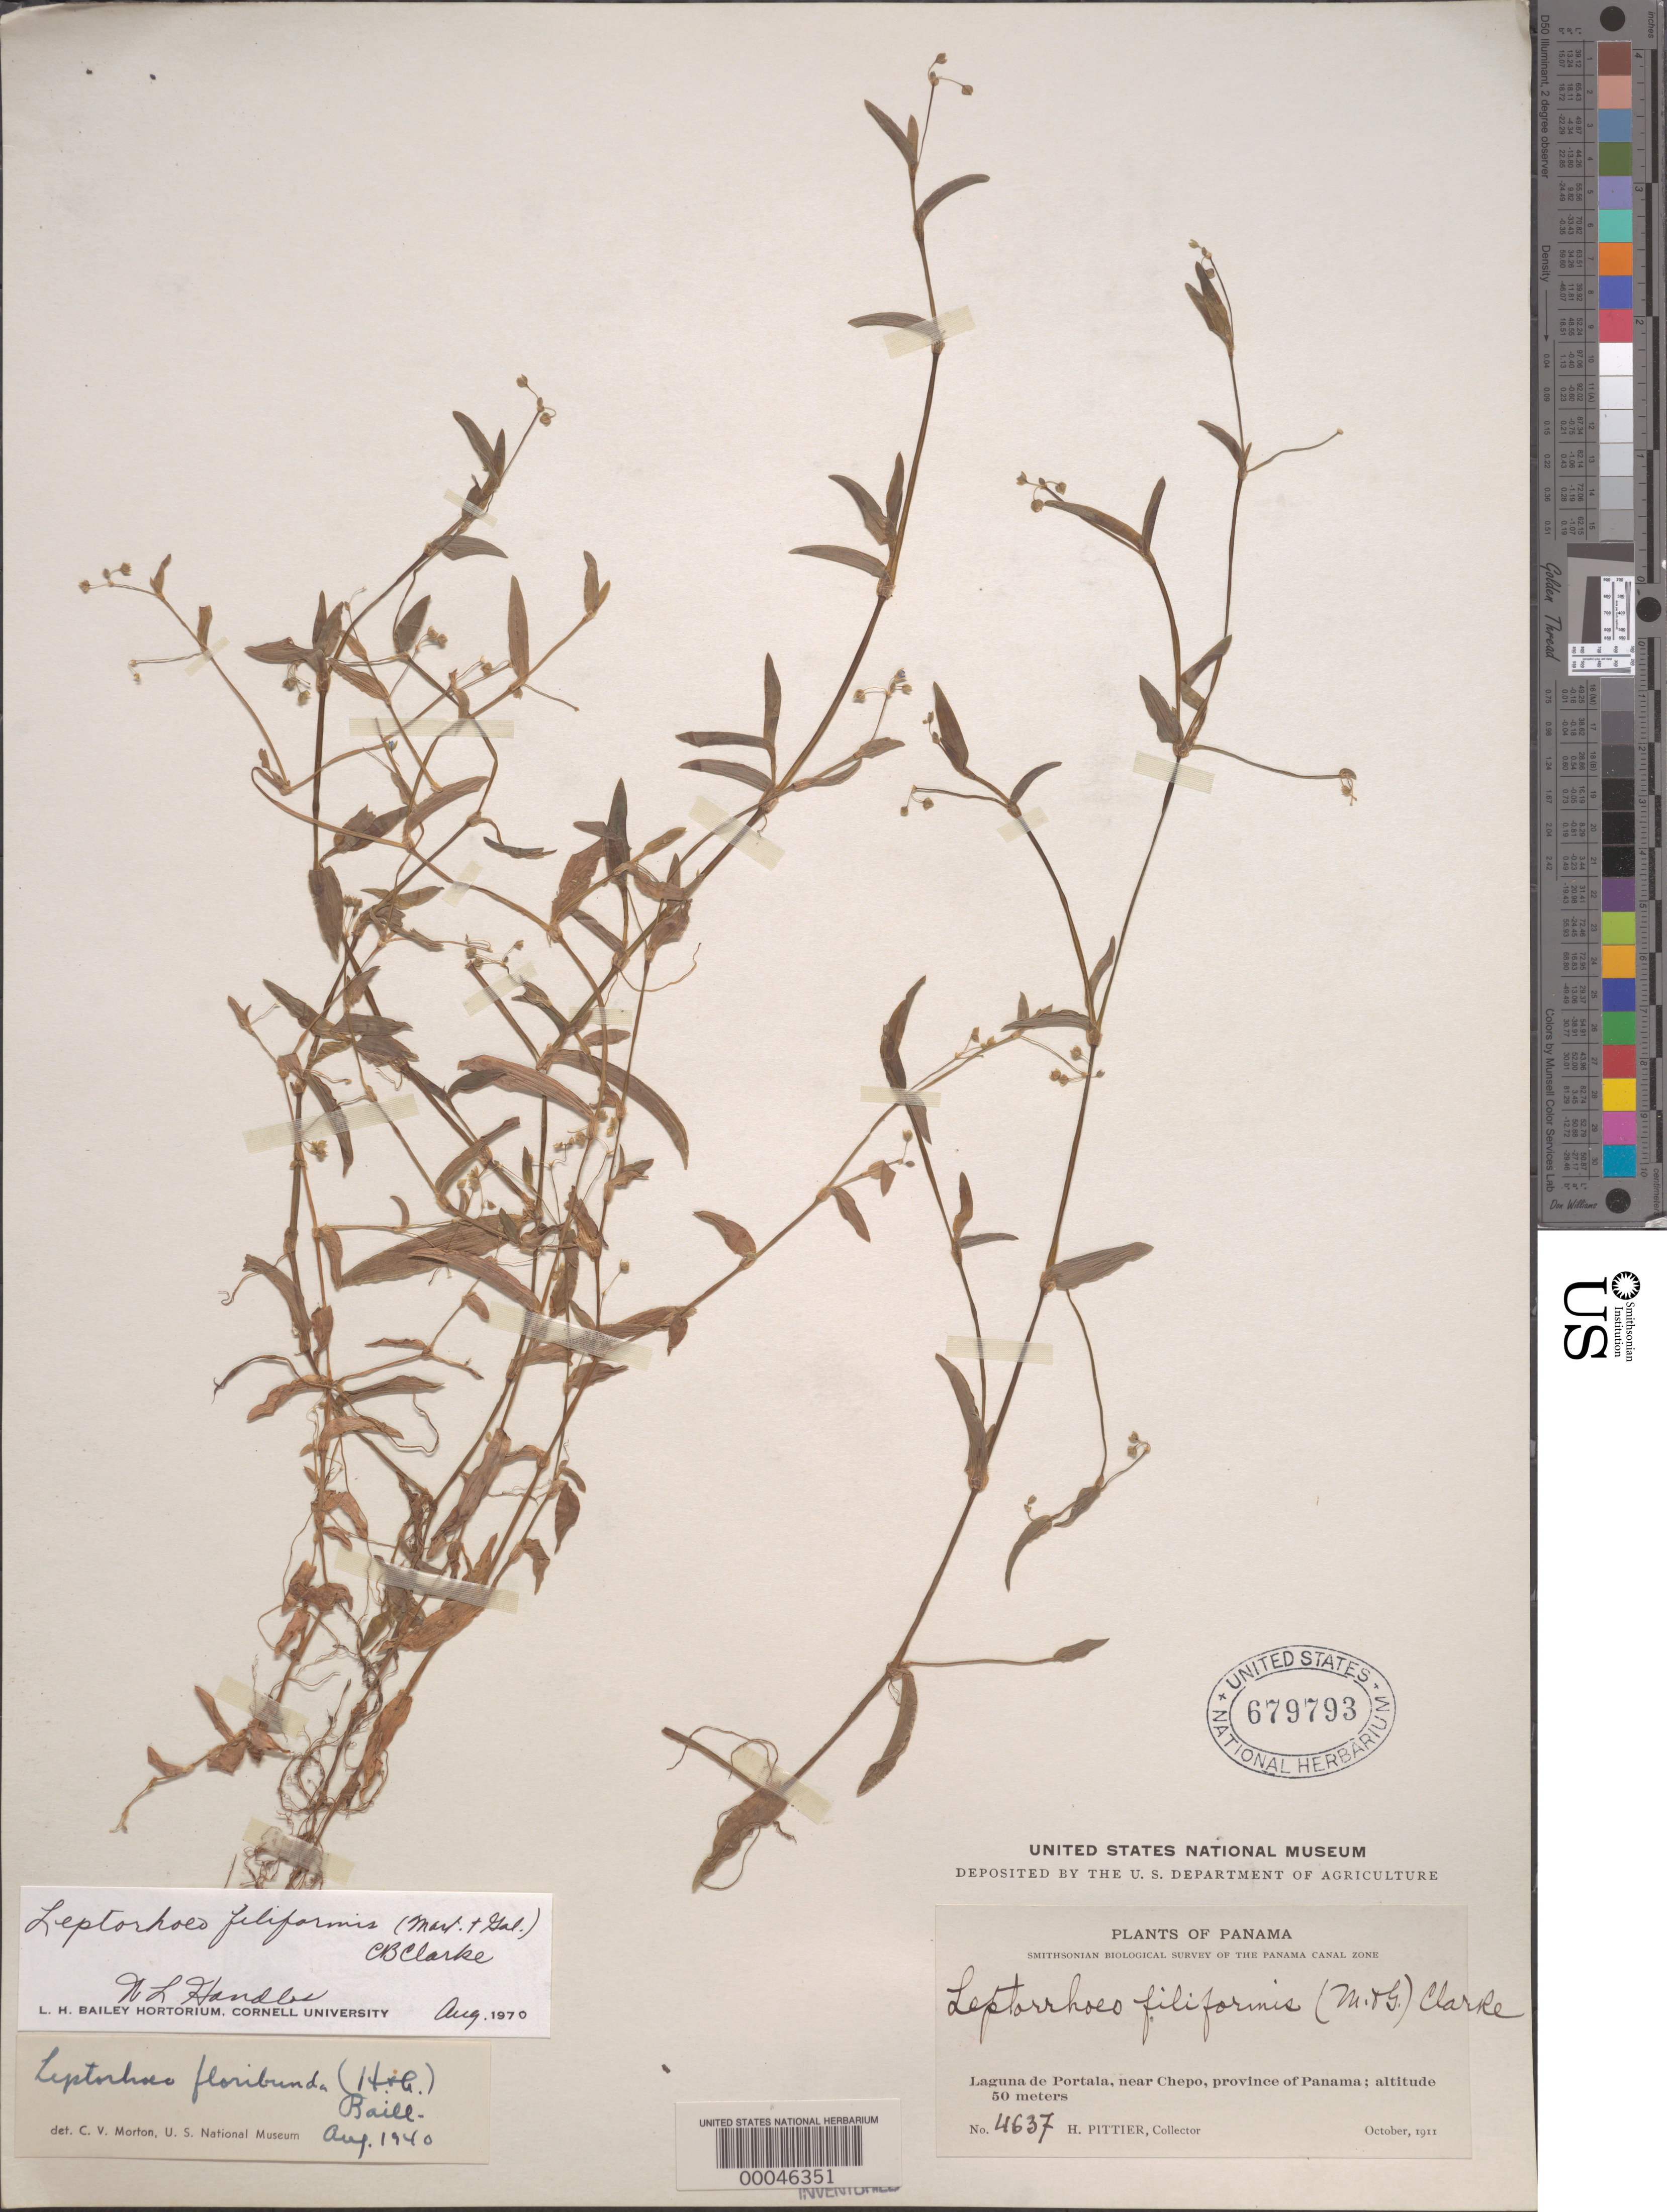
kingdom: Plantae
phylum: Tracheophyta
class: Liliopsida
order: Commelinales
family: Commelinaceae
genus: Callisia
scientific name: Callisia filiformis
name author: (M. Martens & Galeotti) D.R. Hunt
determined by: Handlos, W. L.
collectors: H. F. Pittier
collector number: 4637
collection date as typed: Oct 1911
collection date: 1911-10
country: Panama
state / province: Panamá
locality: Laguna de portala, near Chepo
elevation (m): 50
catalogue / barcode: US 679793